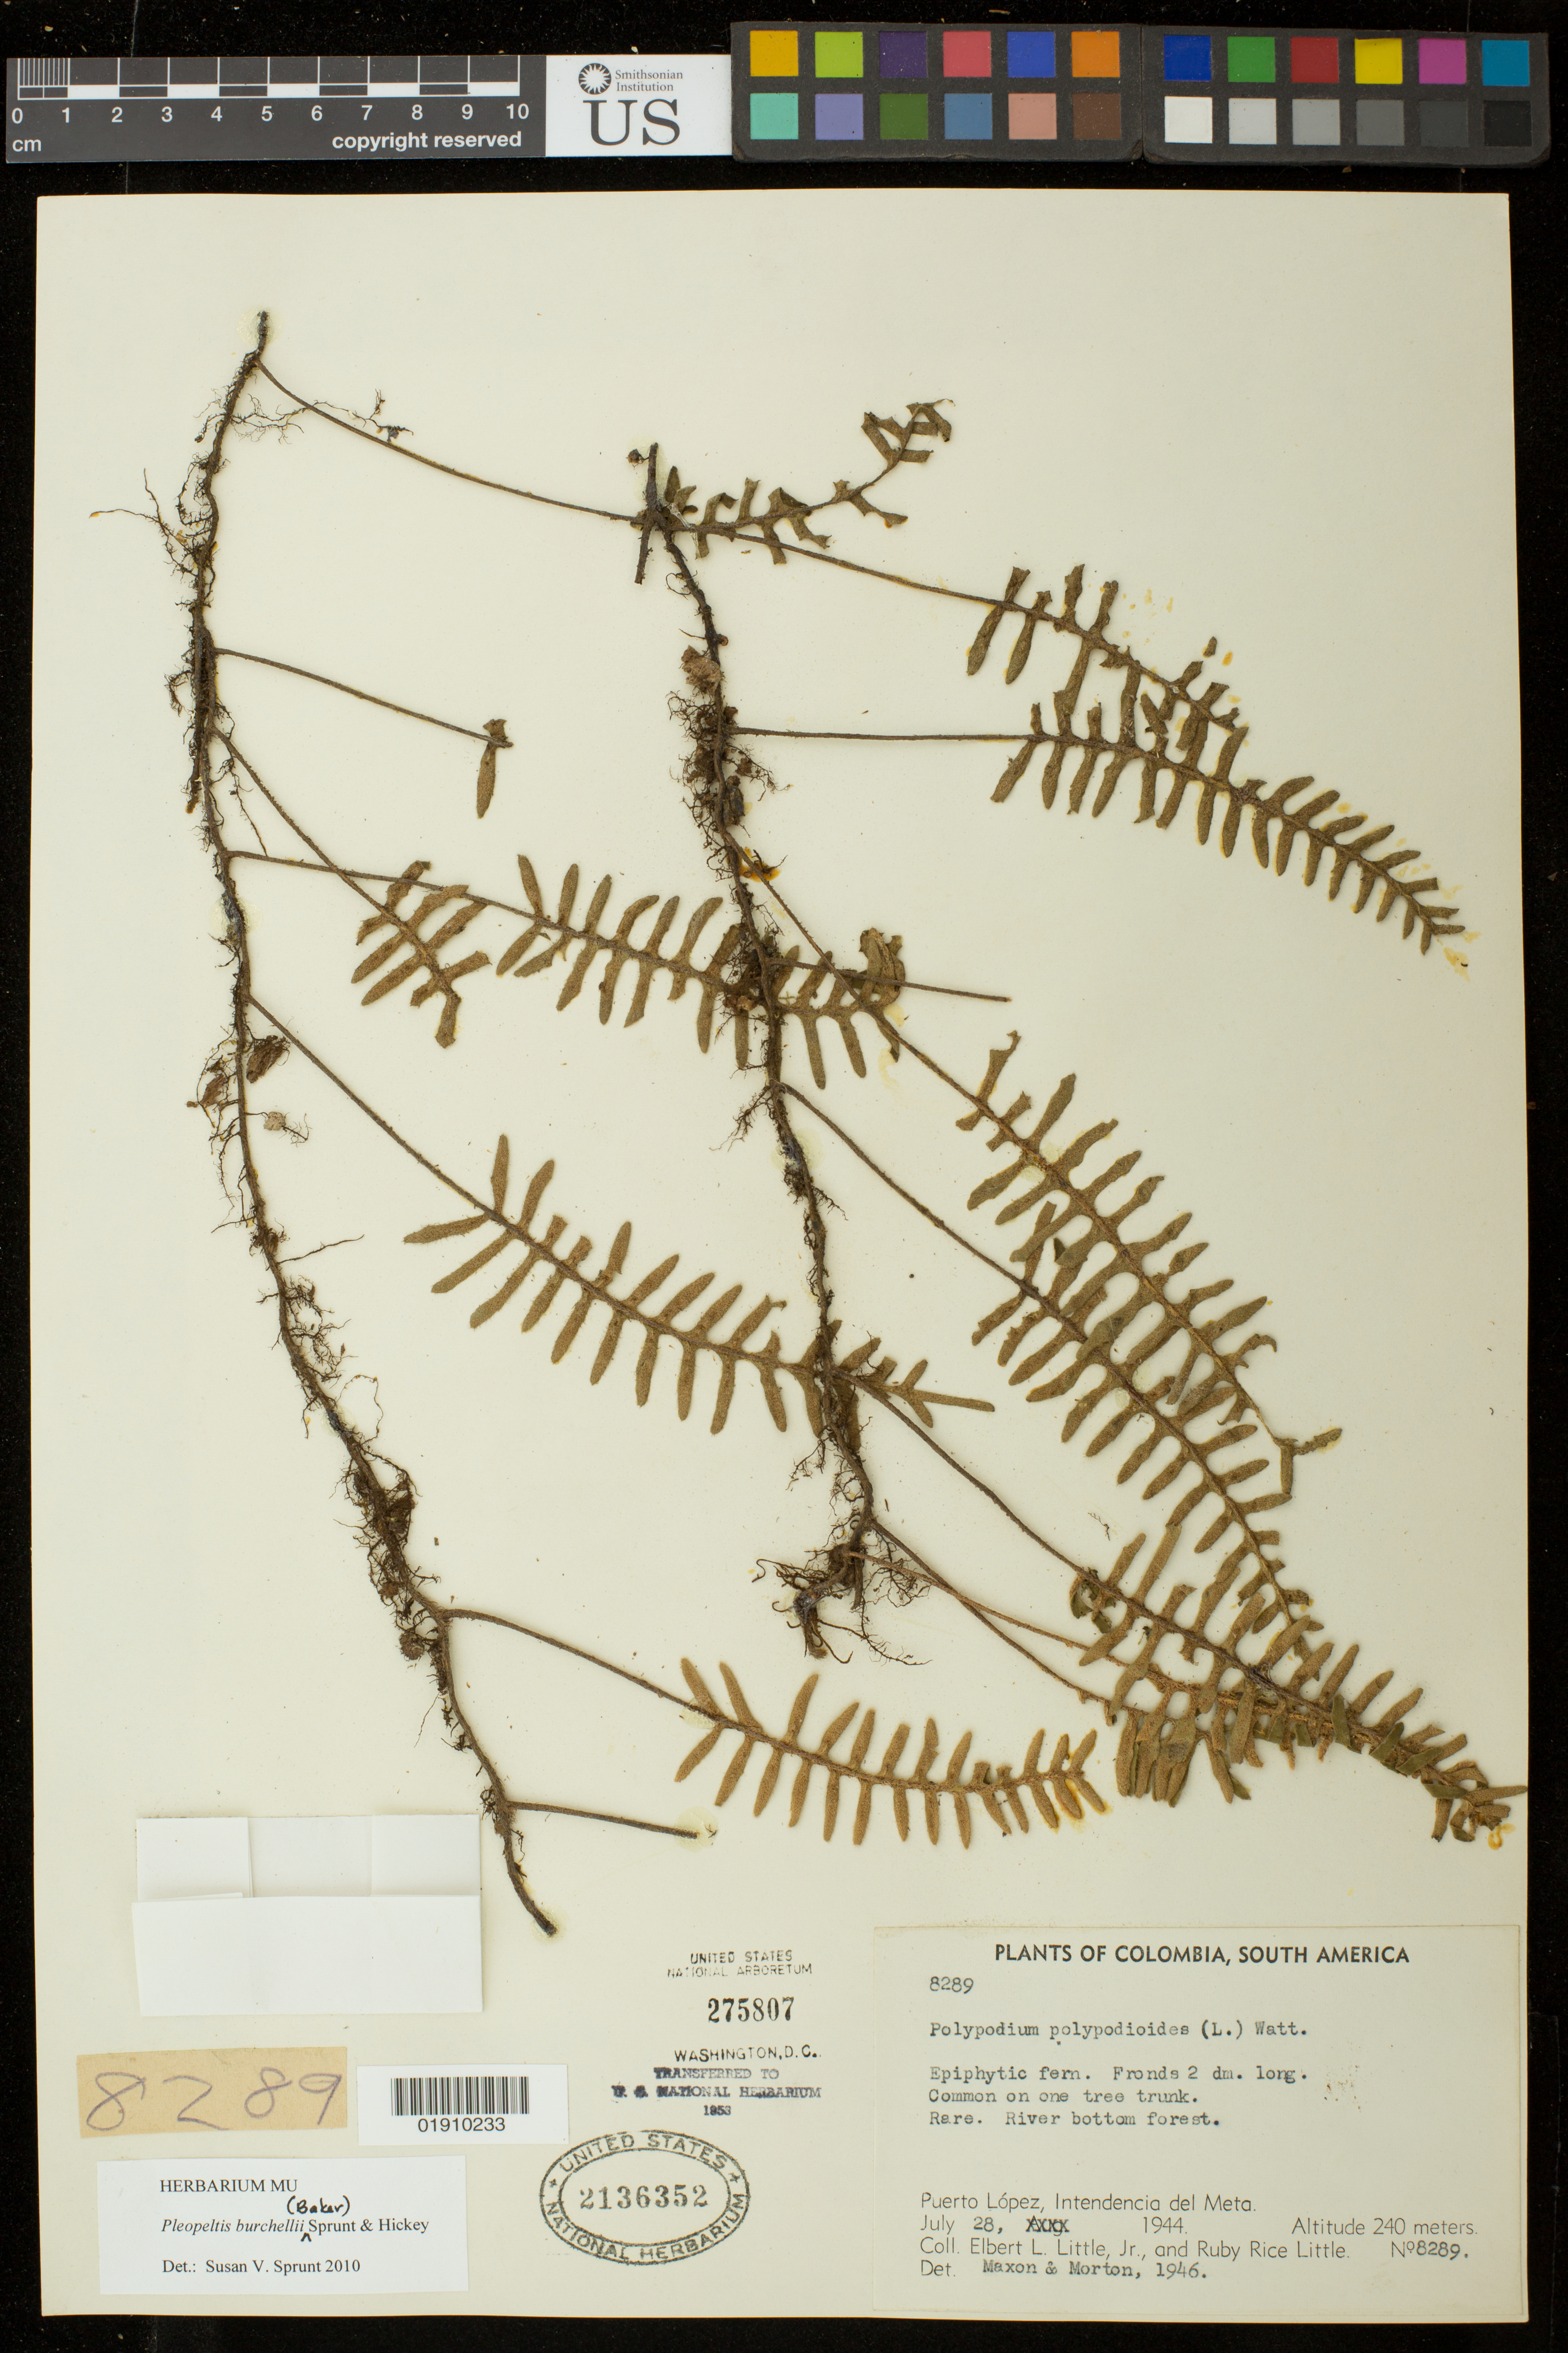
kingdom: Plantae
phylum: Tracheophyta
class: Polypodiopsida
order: Polypodiales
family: Polypodiaceae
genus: Pleopeltis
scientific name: Pleopeltis burchellii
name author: (Baker) Sprunt & Hickey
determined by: Sprunt, S. V.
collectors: E. L. Little & R. R. Little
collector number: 8289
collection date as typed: July 28, 1944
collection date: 1944-07-28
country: Colombia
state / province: Meta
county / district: Puerto López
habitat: River bottom forest.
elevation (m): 240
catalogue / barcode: US 2136352